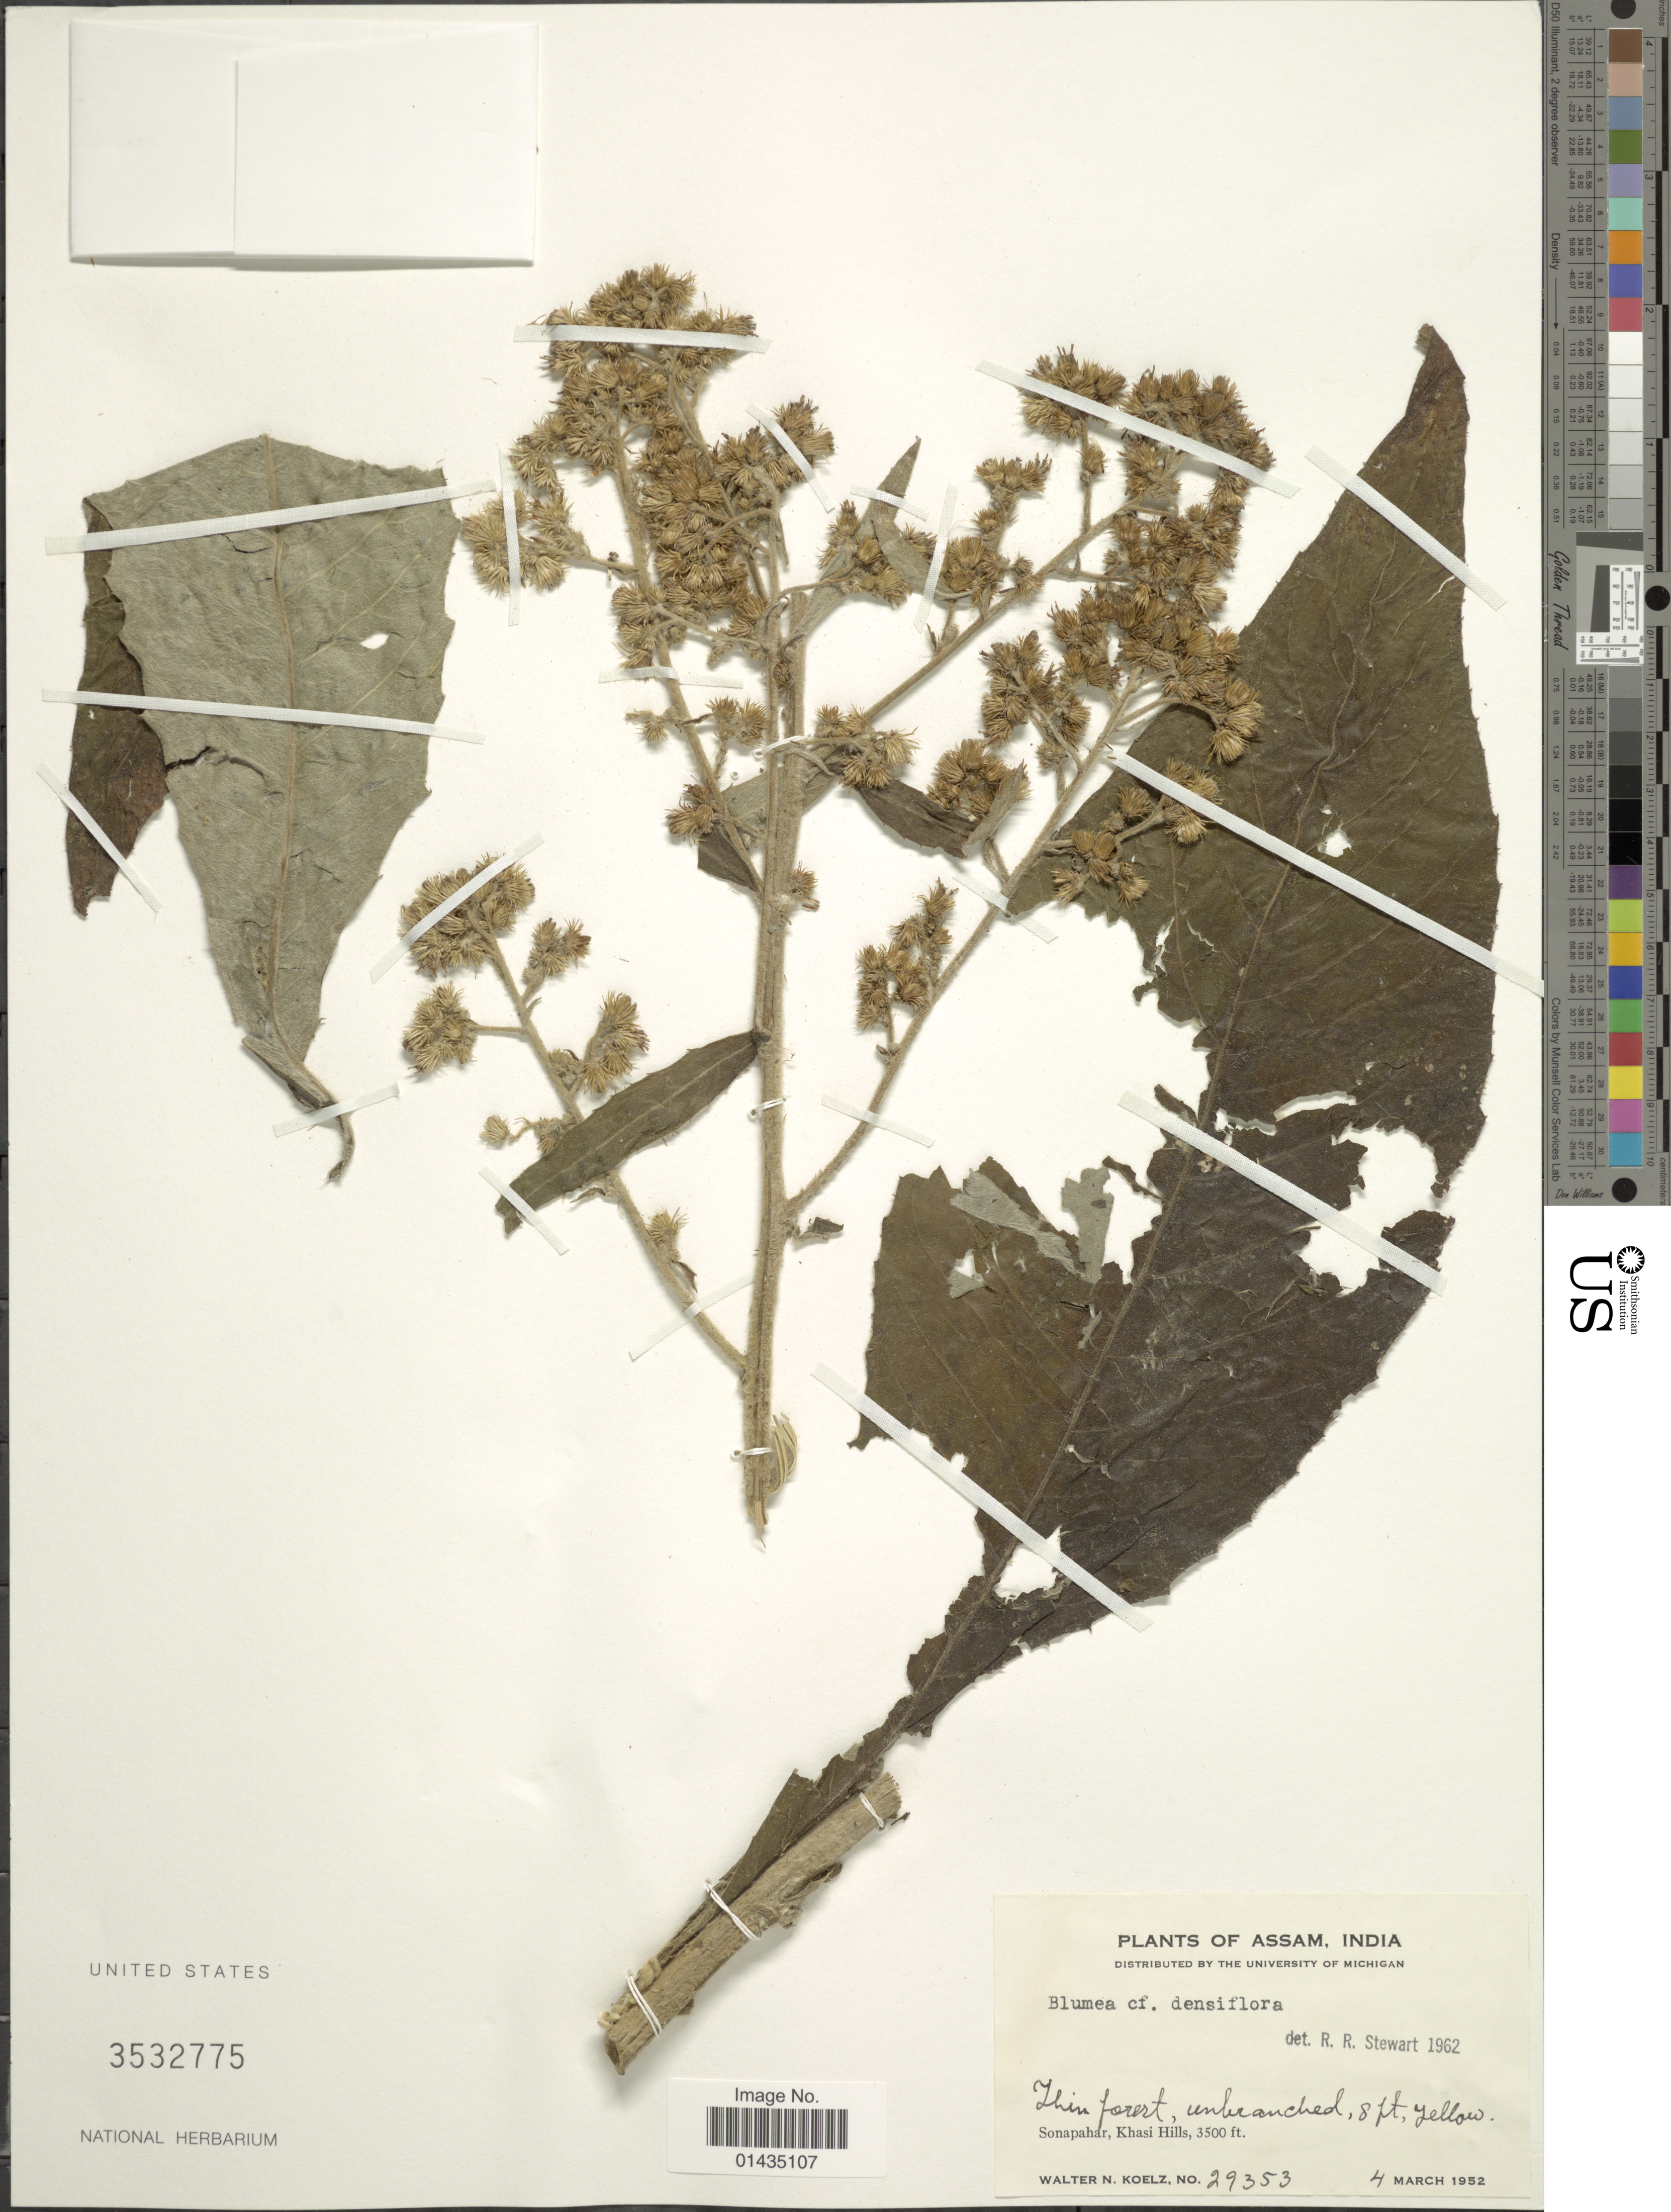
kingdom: Plantae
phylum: Tracheophyta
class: Magnoliopsida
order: Asterales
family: Asteraceae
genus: Blumea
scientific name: Blumea densiflora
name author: DC.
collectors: W. N. Koelz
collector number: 29353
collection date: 1952-03-04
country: India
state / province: Meghalaya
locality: Sonapahar, Khasi Hills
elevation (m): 1067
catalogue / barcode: US 3532775